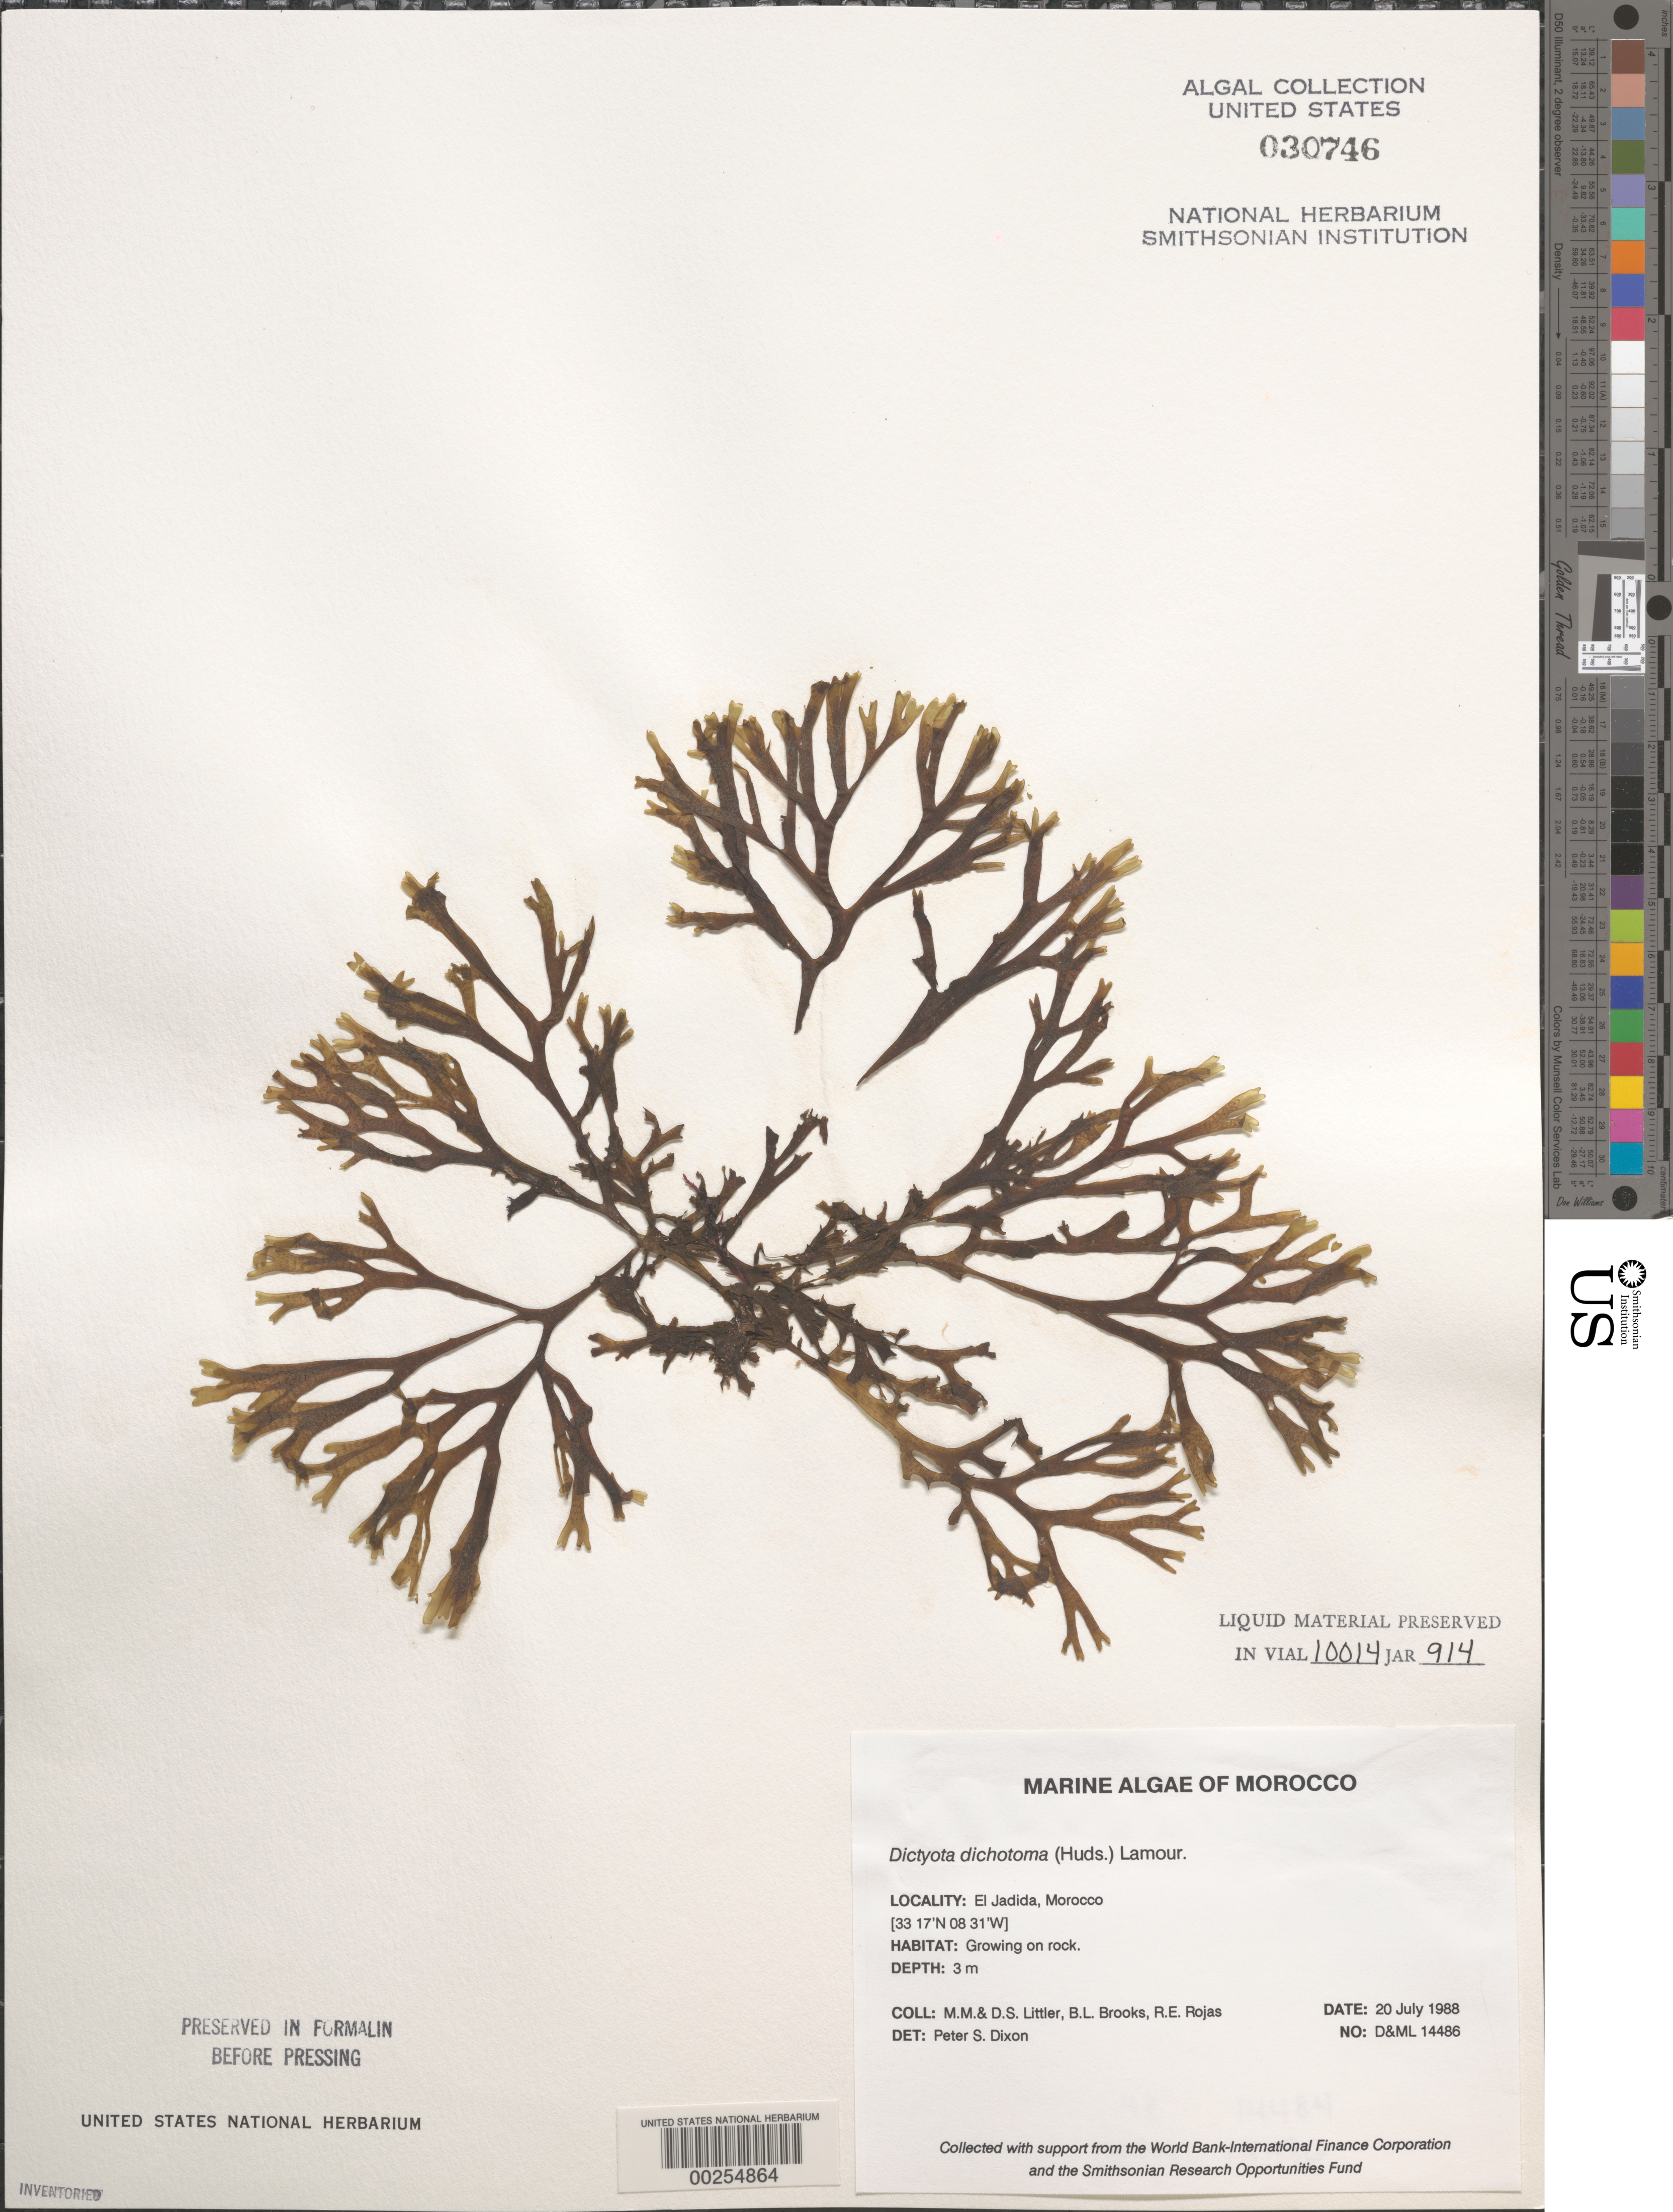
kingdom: Chromista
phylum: Ochrophyta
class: Phaeophyceae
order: Dictyotales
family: Dictyotaceae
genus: Dictyota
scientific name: Dictyota dichotoma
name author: (Huds.) J.V.Lamouroux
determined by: Dixon, P. S.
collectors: M. M. Littler, D. S. Littler, B. Brooks & R. Rojas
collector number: D&ML 14486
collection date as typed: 20 Jul 1988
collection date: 1988-07-20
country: Morocco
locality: El Jadida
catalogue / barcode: US 30746